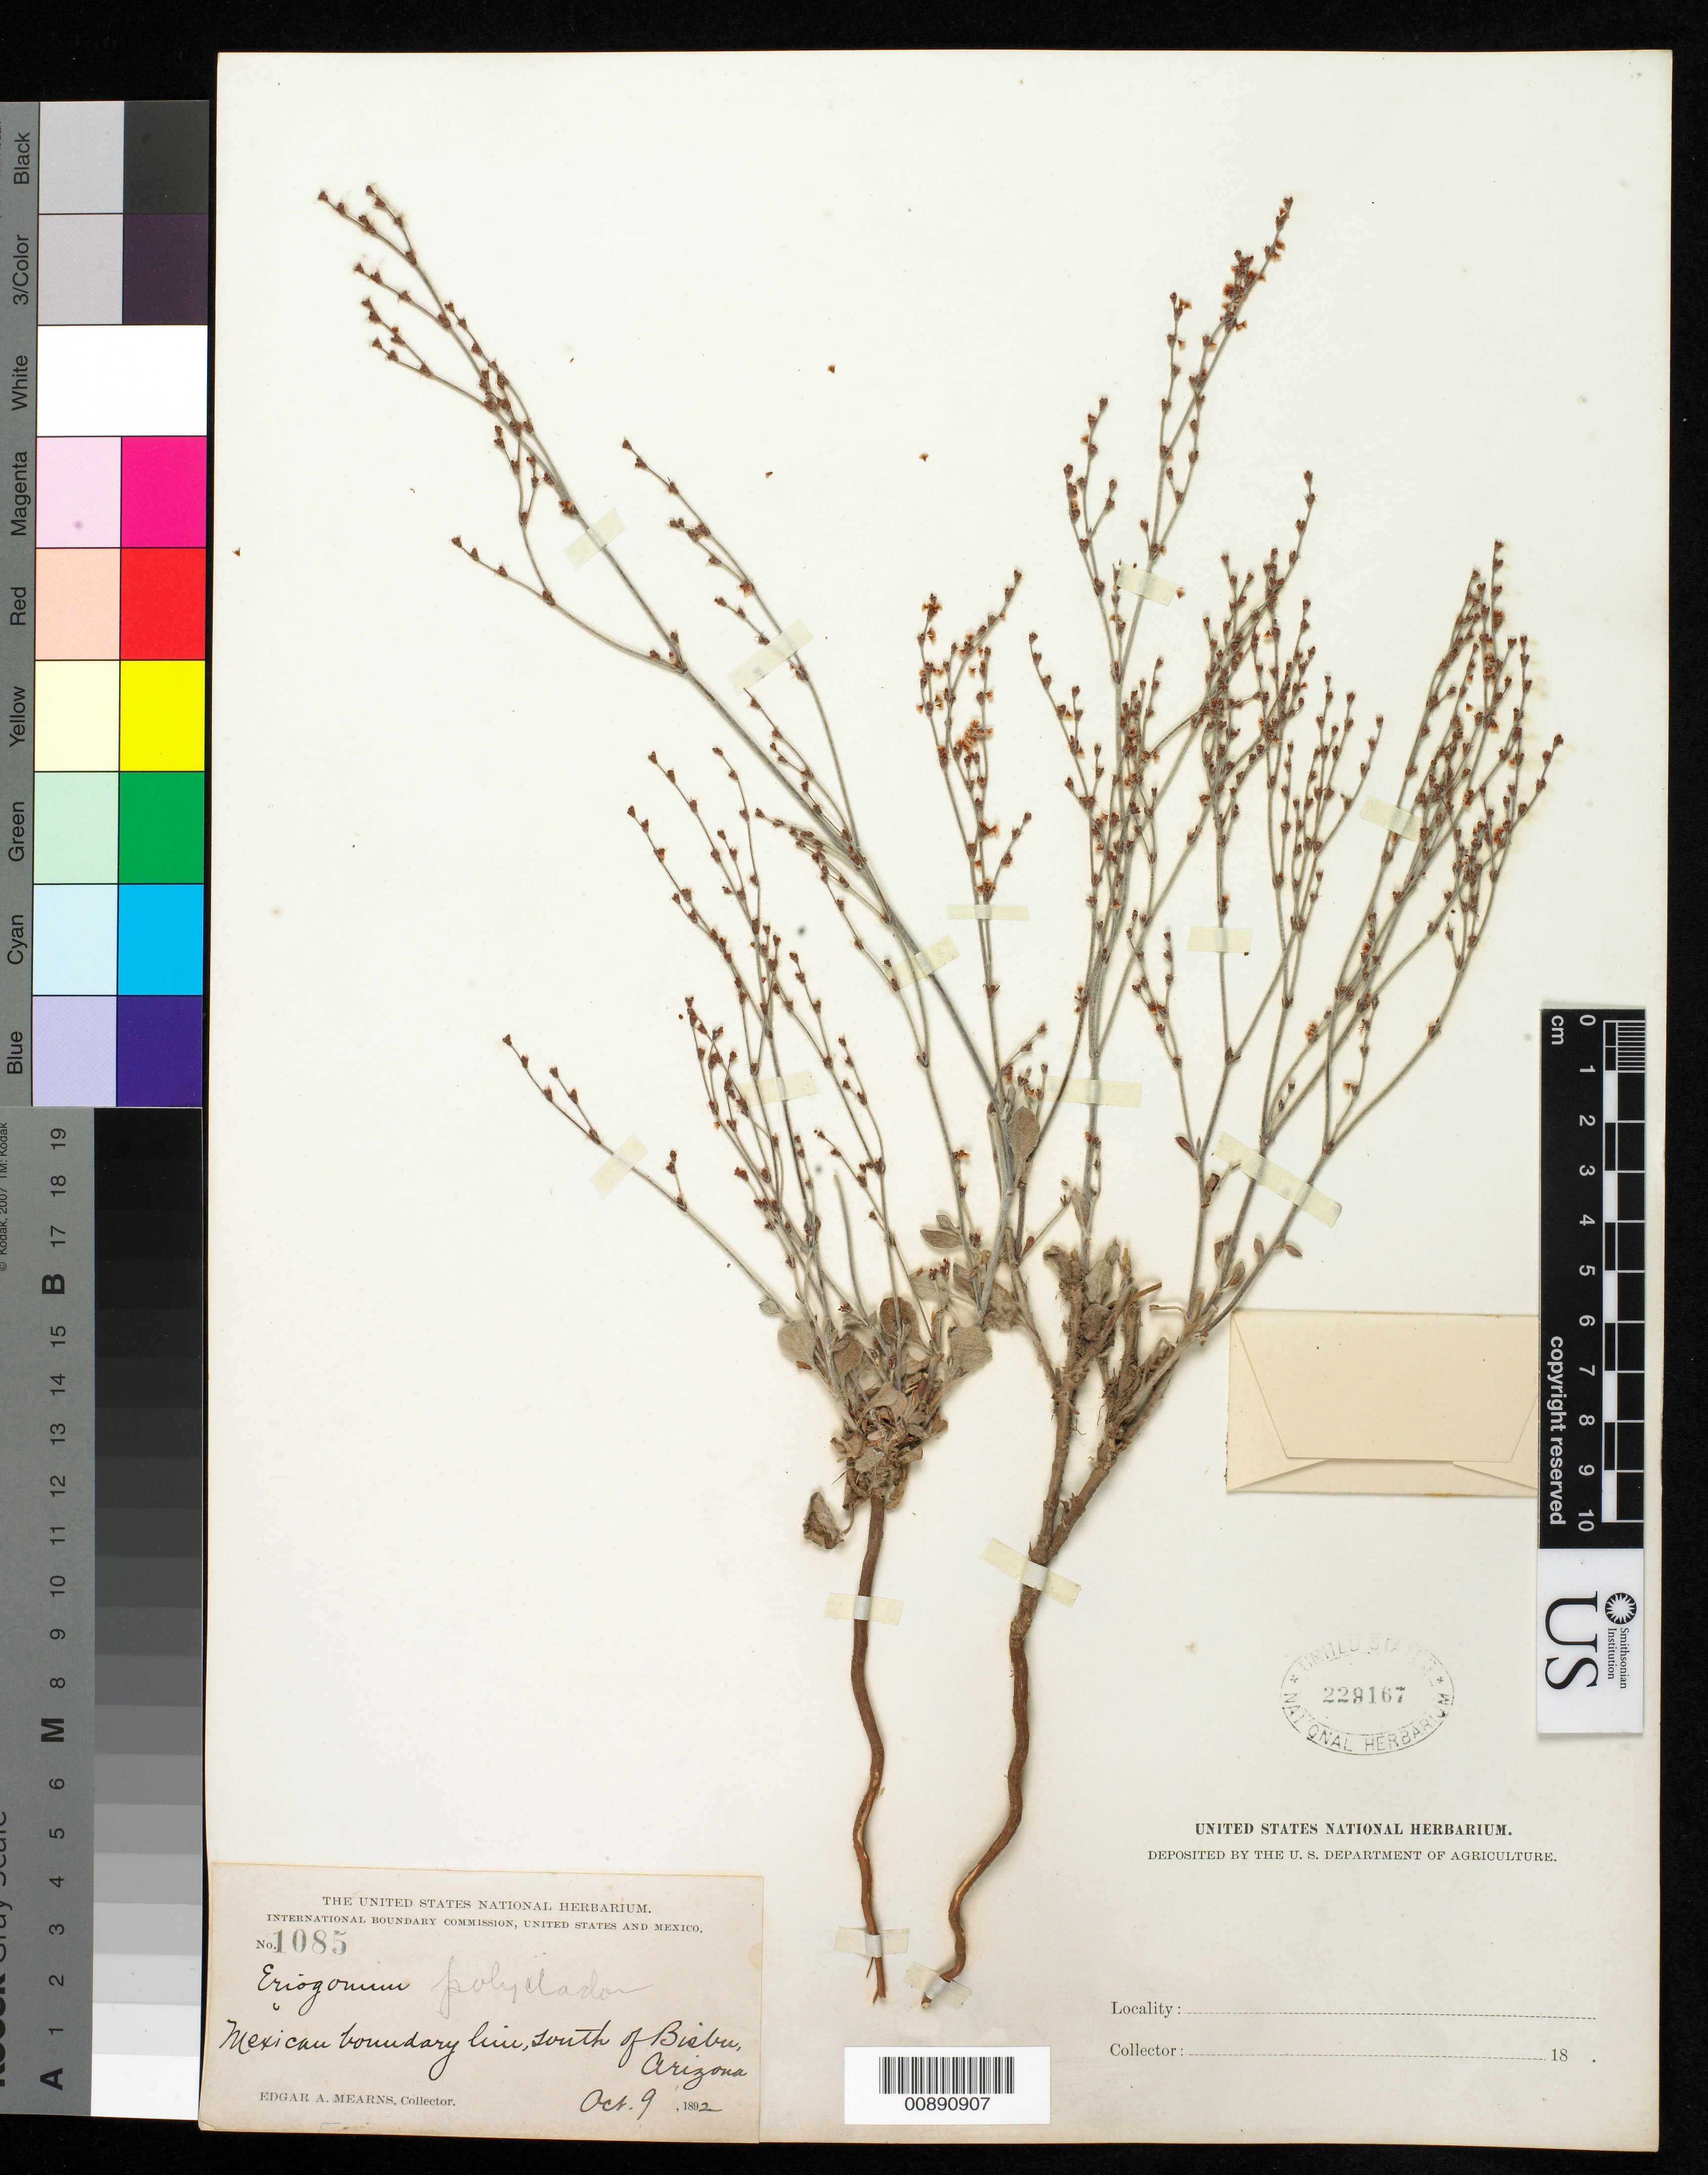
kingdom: Plantae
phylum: Tracheophyta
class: Magnoliopsida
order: Caryophyllales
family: Polygonaceae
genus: Eriogonum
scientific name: Eriogonum polycladon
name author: Benth.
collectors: E. A. Mearns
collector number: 1085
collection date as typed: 09 Oct 1892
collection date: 1892-10-09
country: United States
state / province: Arizona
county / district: Cochise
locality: Mexican Boundary Line, S of Bisbee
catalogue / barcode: US 229167